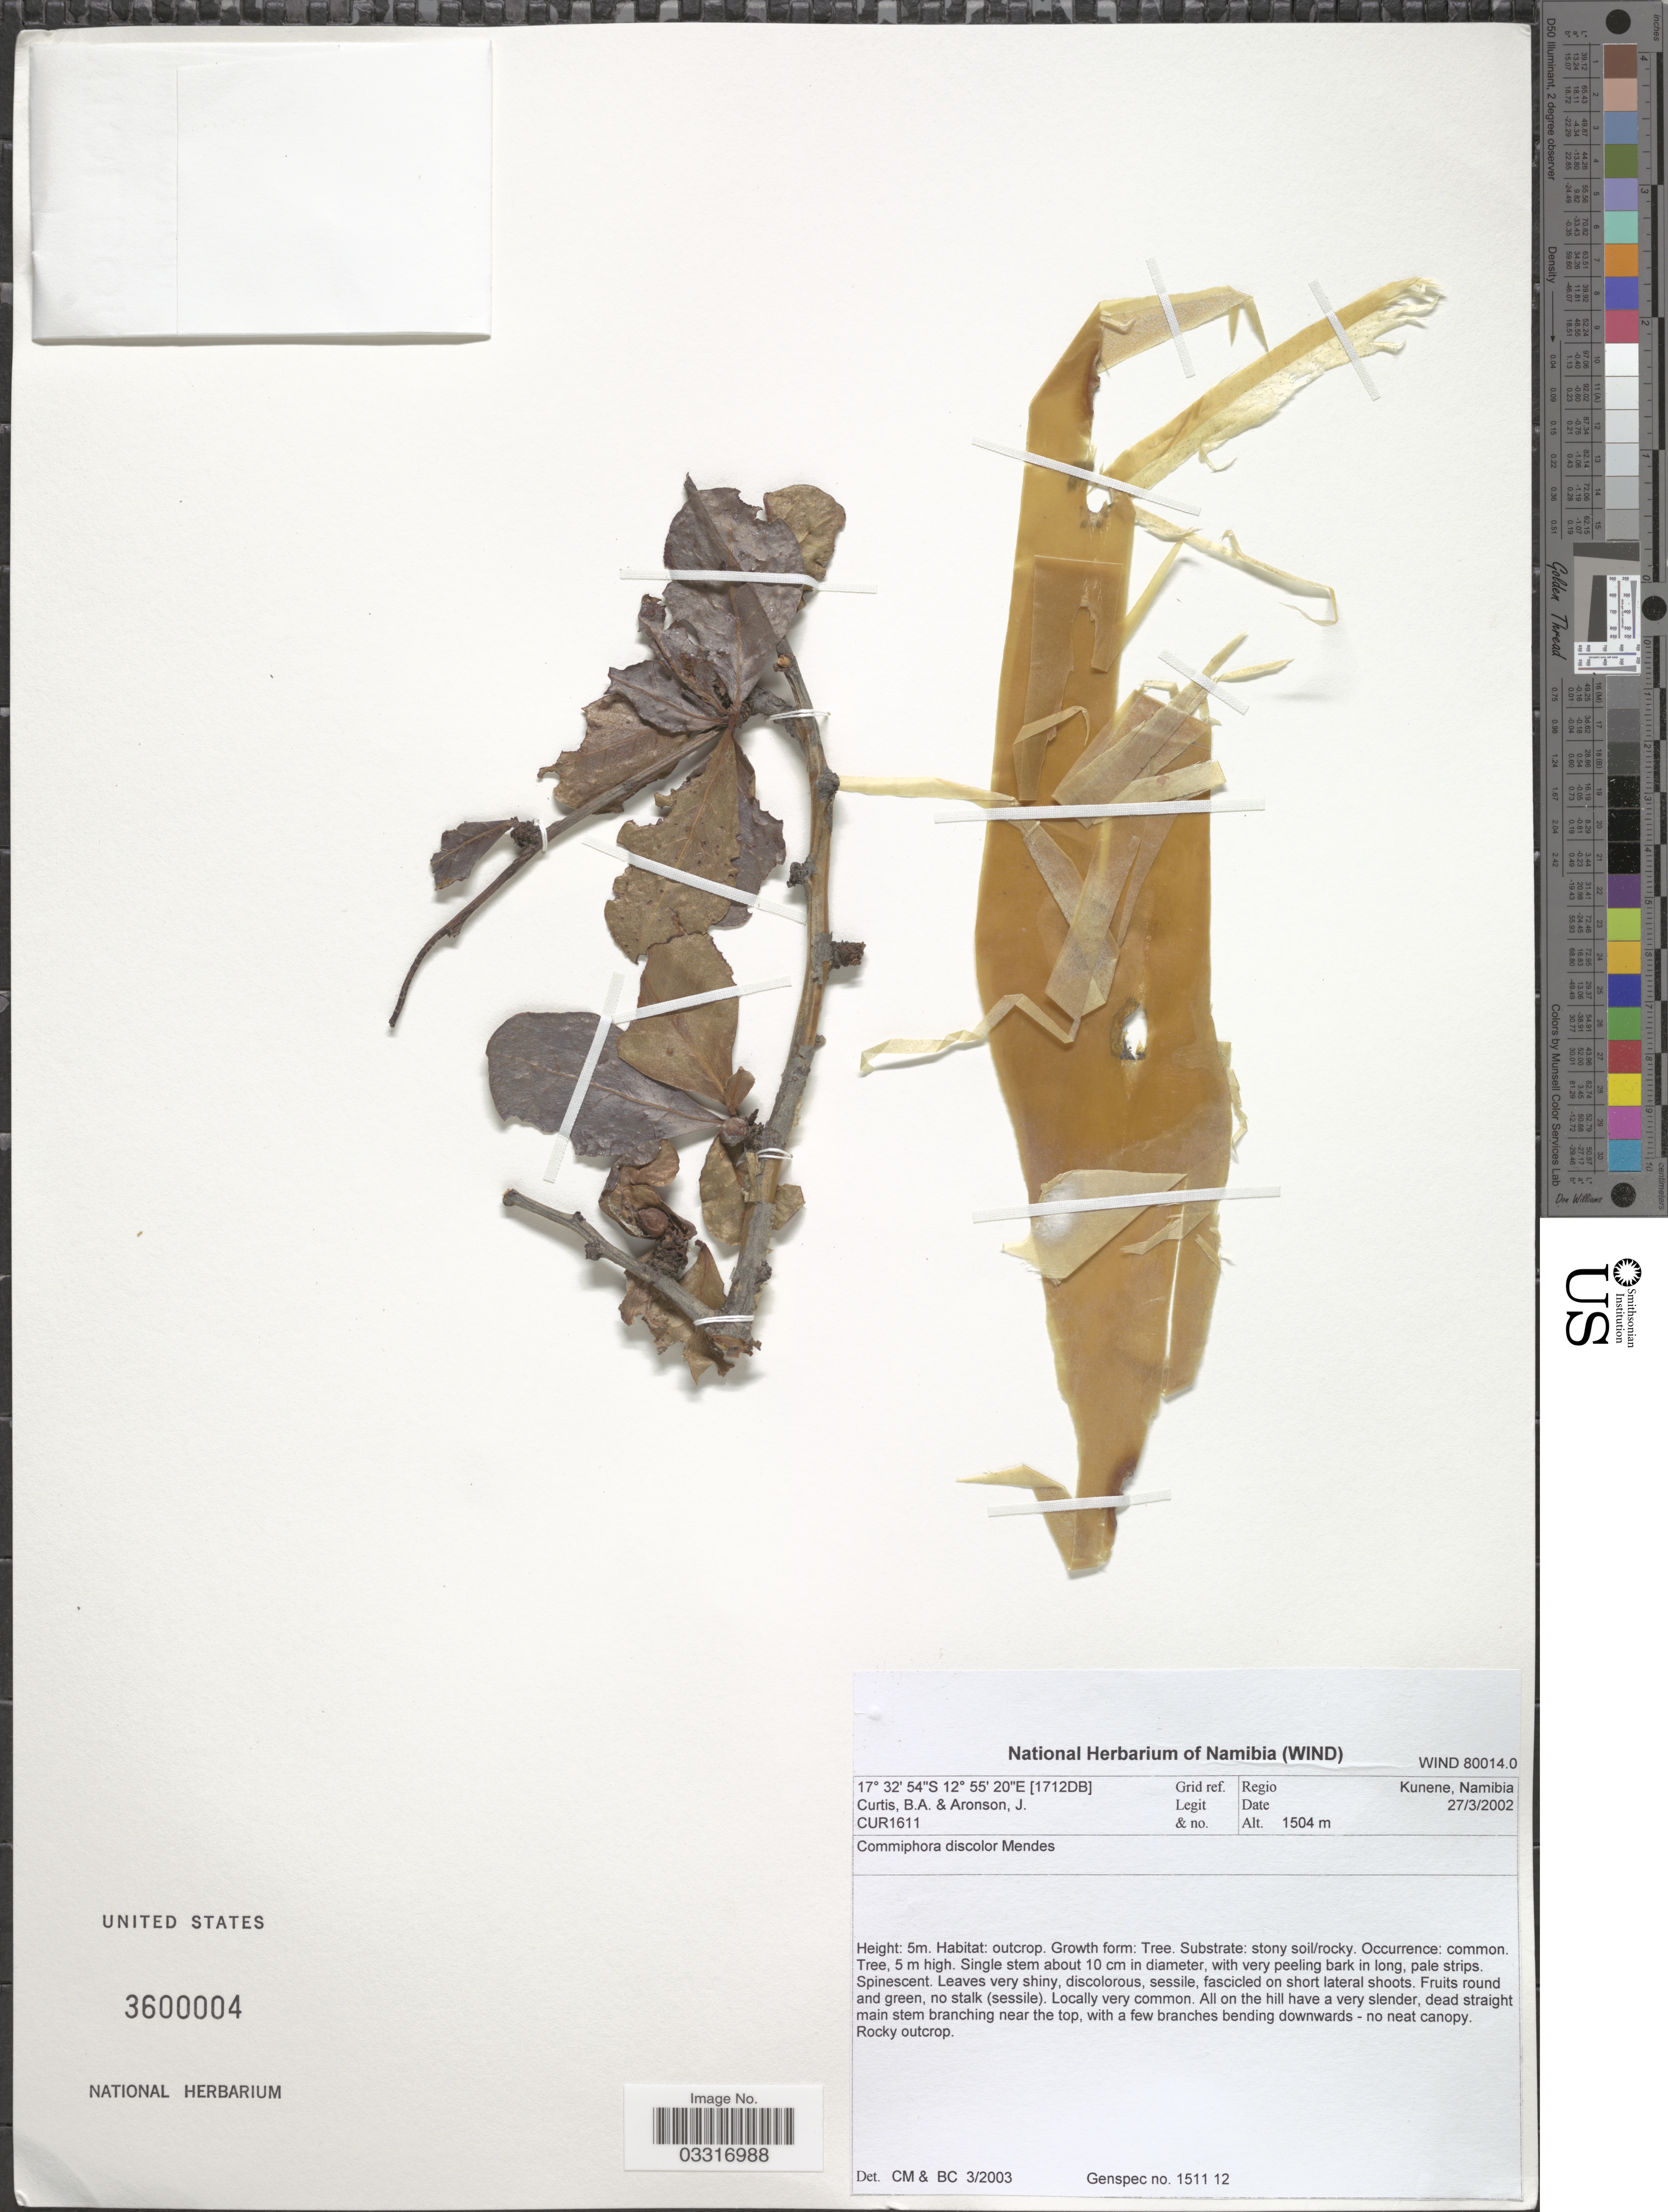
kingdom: Plantae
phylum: Tracheophyta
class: Magnoliopsida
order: Sapindales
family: Burseraceae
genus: Commiphora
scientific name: Commiphora discolor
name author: Mendes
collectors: B. A. Curtis & J. Aronson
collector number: CUR1611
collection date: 2002-03-27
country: Namibia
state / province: Kunene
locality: Region Kunene, Namibia. Grid ref. [1712DB].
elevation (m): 1504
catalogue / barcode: US 3600004